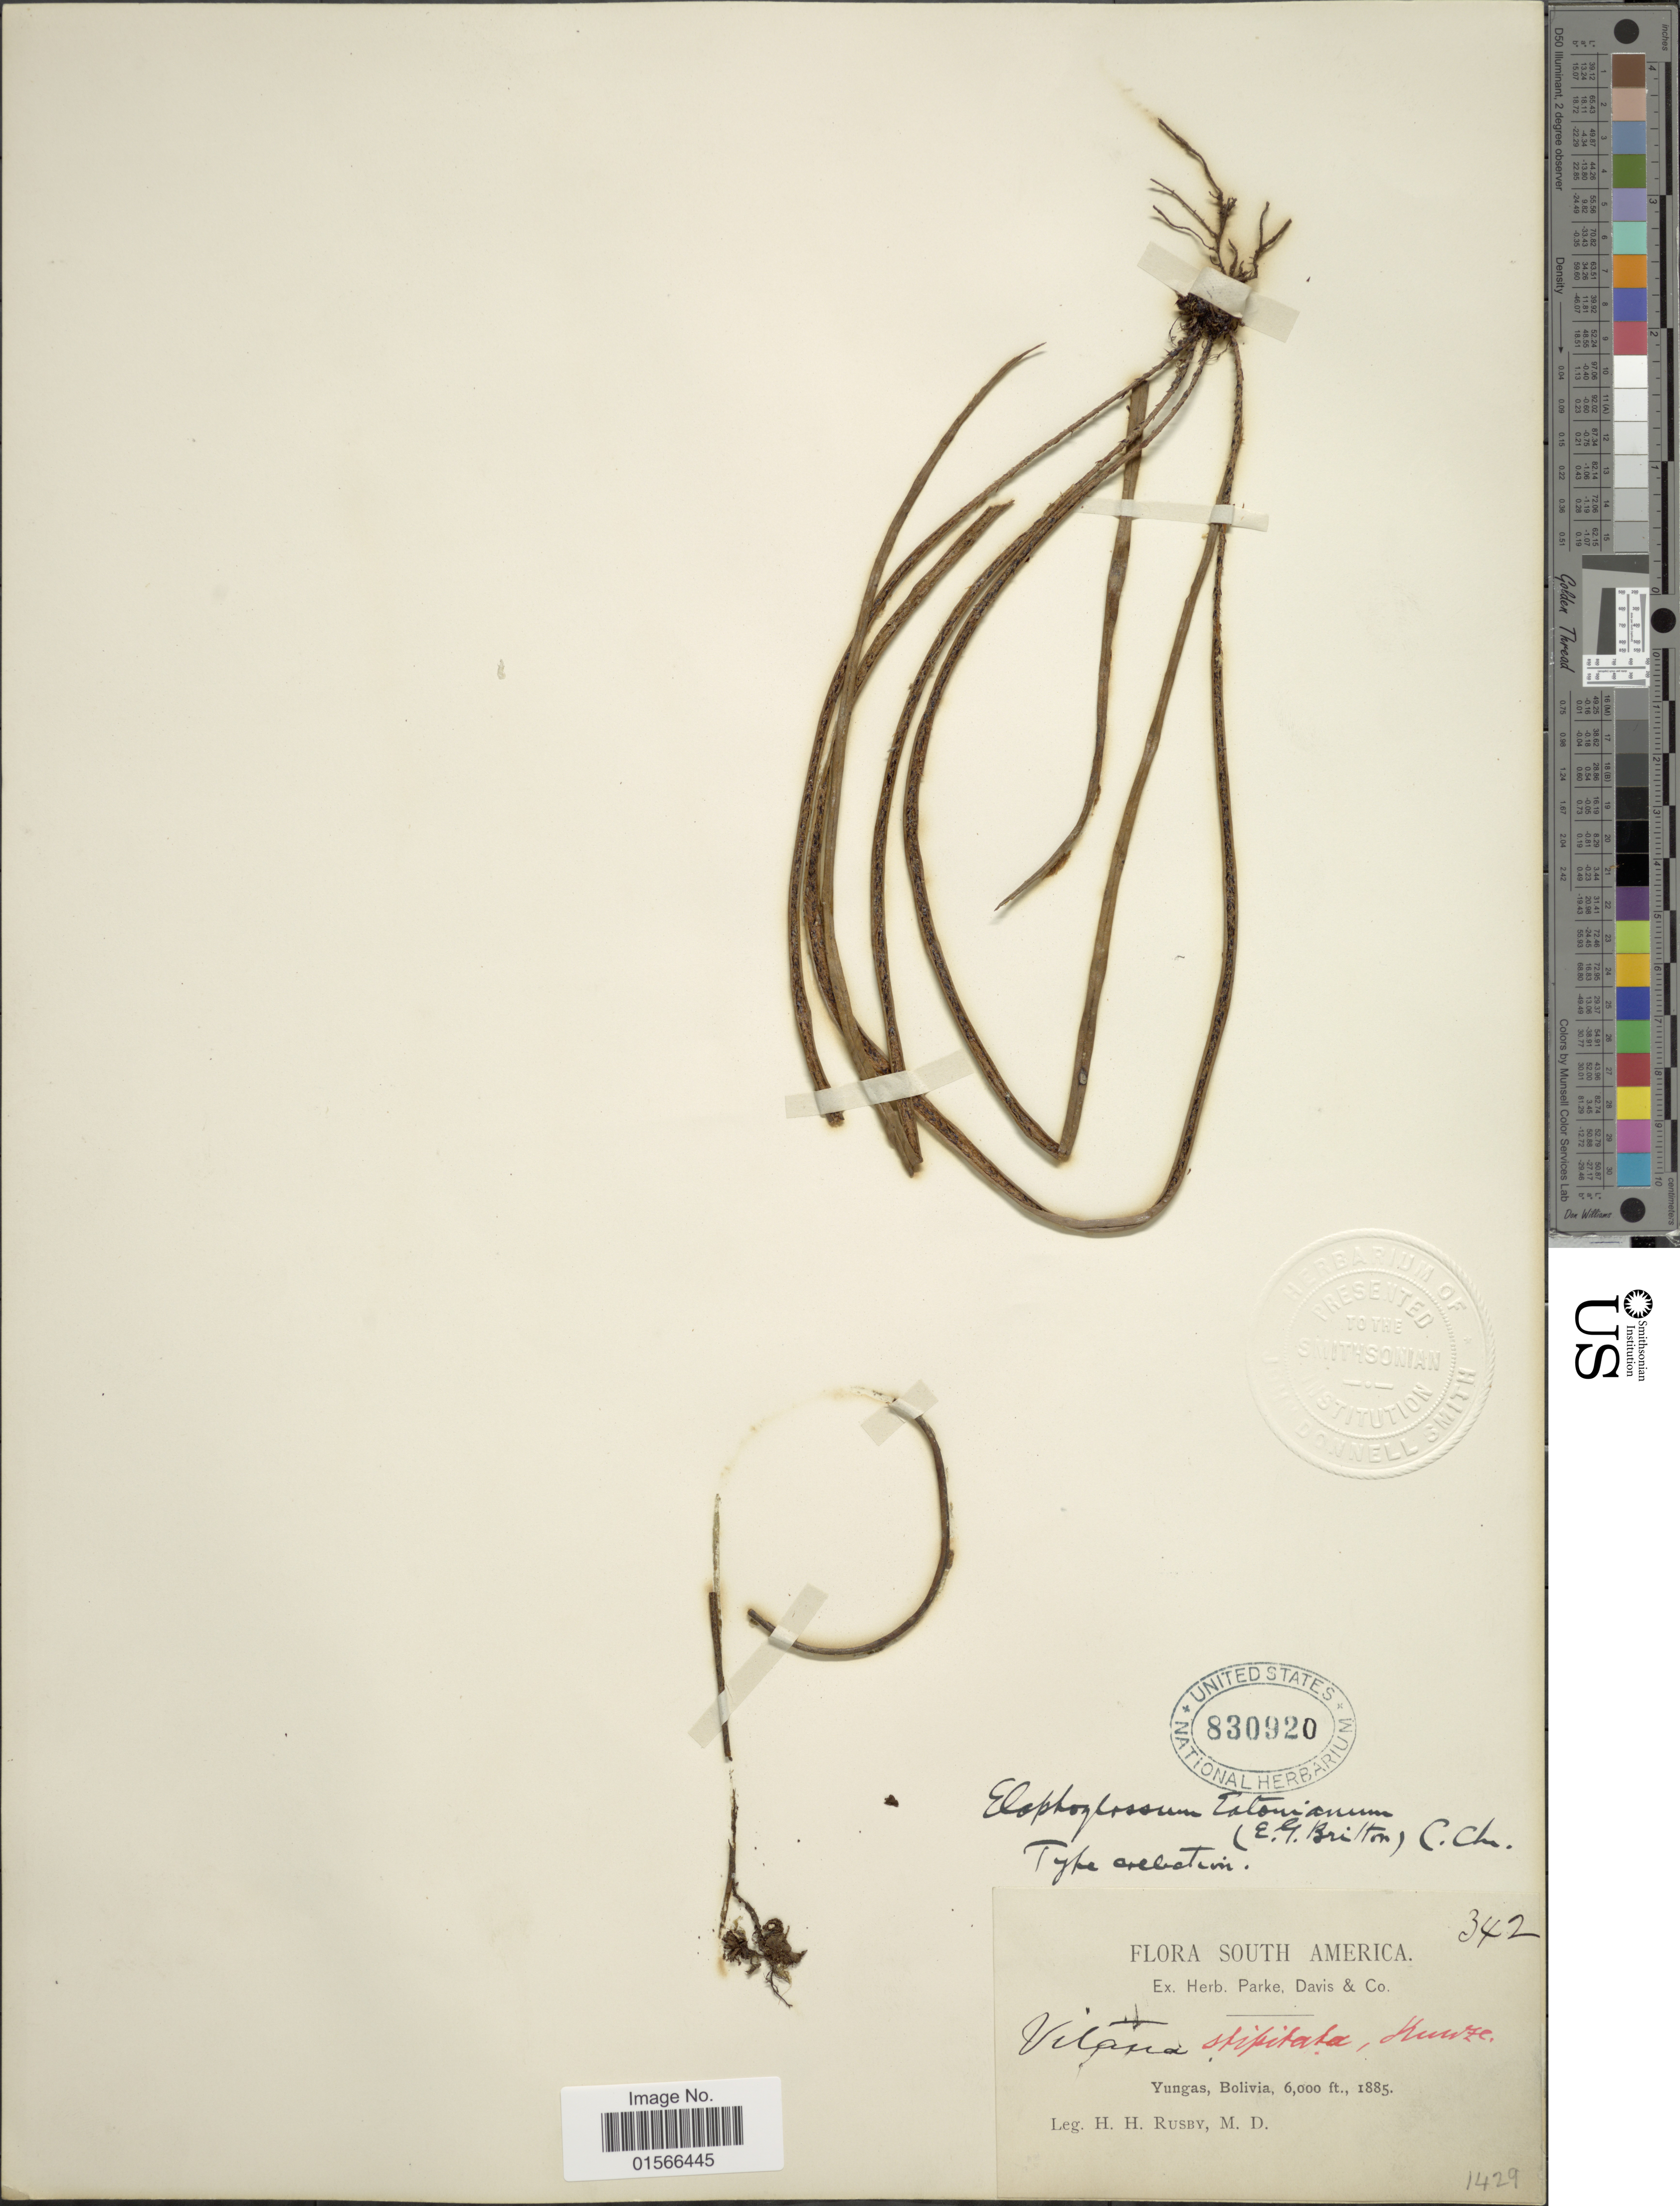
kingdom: Plantae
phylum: Tracheophyta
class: Polypodiopsida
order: Polypodiales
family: Dryopteridaceae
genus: Elaphoglossum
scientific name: Elaphoglossum eatonianum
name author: (E. Britton) C. Chr.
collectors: H. H. Rusby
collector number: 342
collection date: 1885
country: Bolivia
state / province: La Paz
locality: Yungas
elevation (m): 1829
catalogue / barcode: US 830920